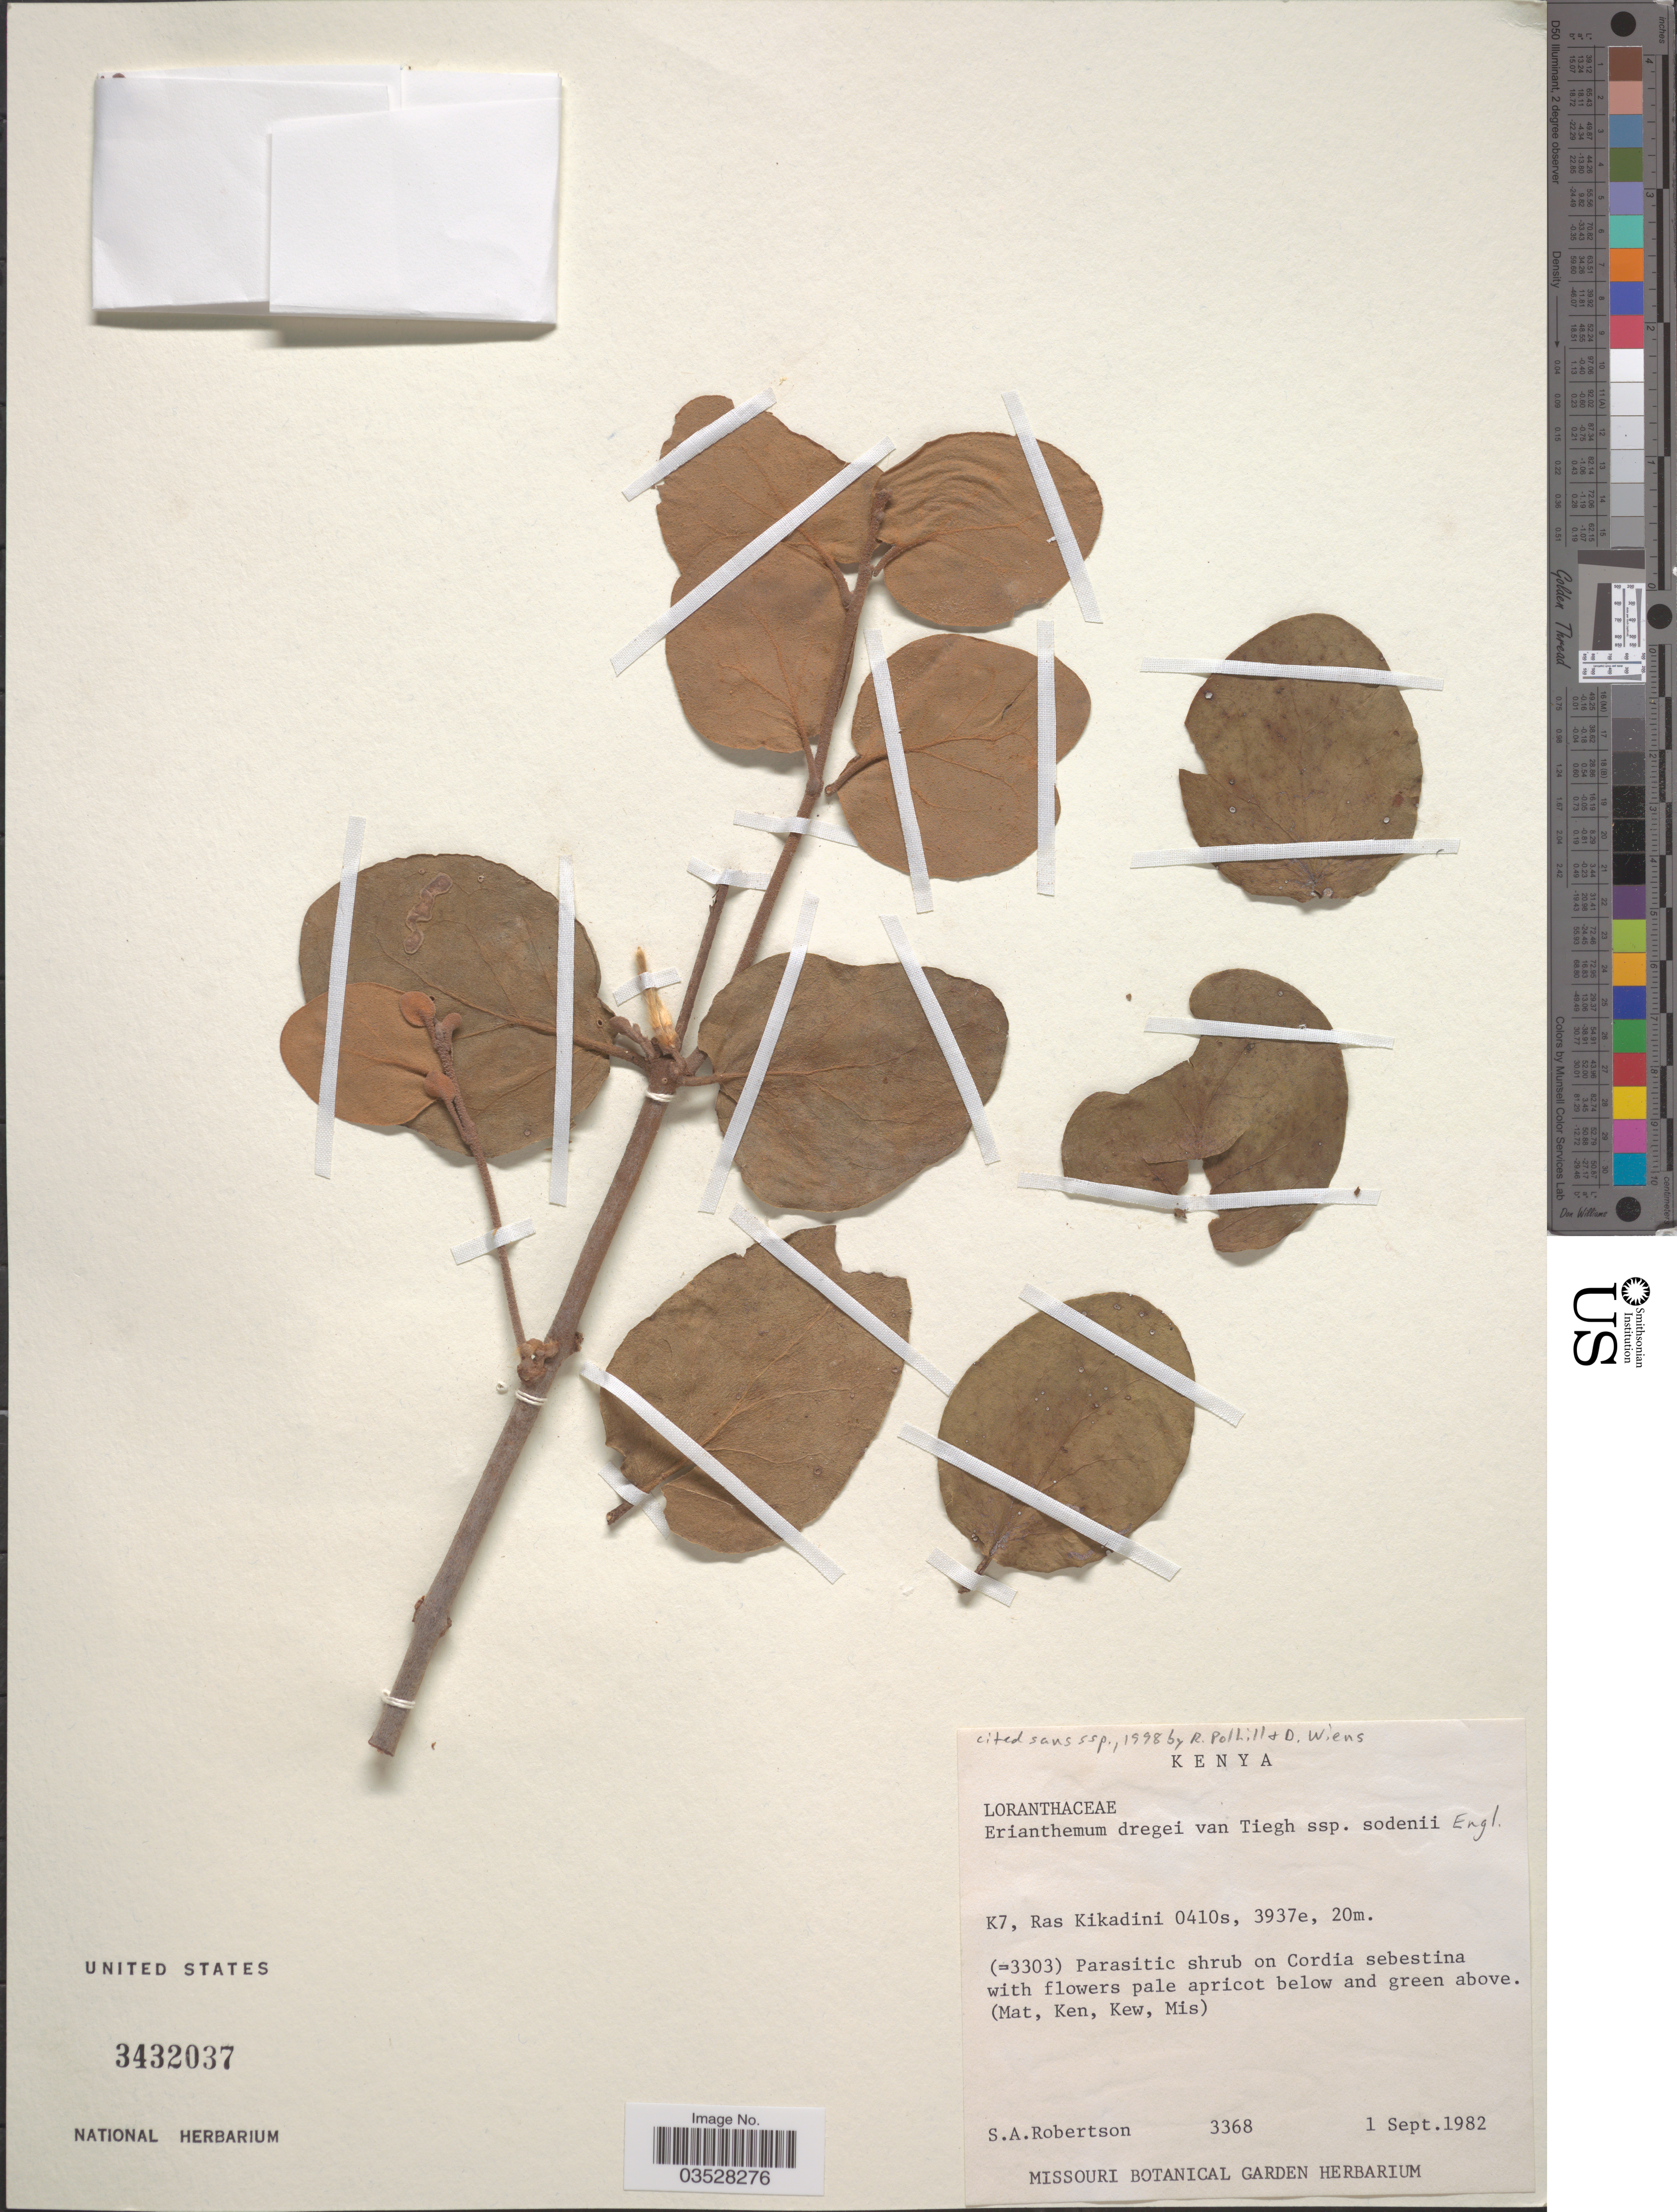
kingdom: Plantae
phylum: Tracheophyta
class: Magnoliopsida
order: Santalales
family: Loranthaceae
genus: Erianthemum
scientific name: Erianthemum dregei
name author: (Eckl. & Zeyh.) Tiegh.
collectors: S. A. Robertson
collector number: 3368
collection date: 1982-09-01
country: Kenya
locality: K7, Ras Kikadini.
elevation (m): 20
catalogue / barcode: US 3432037